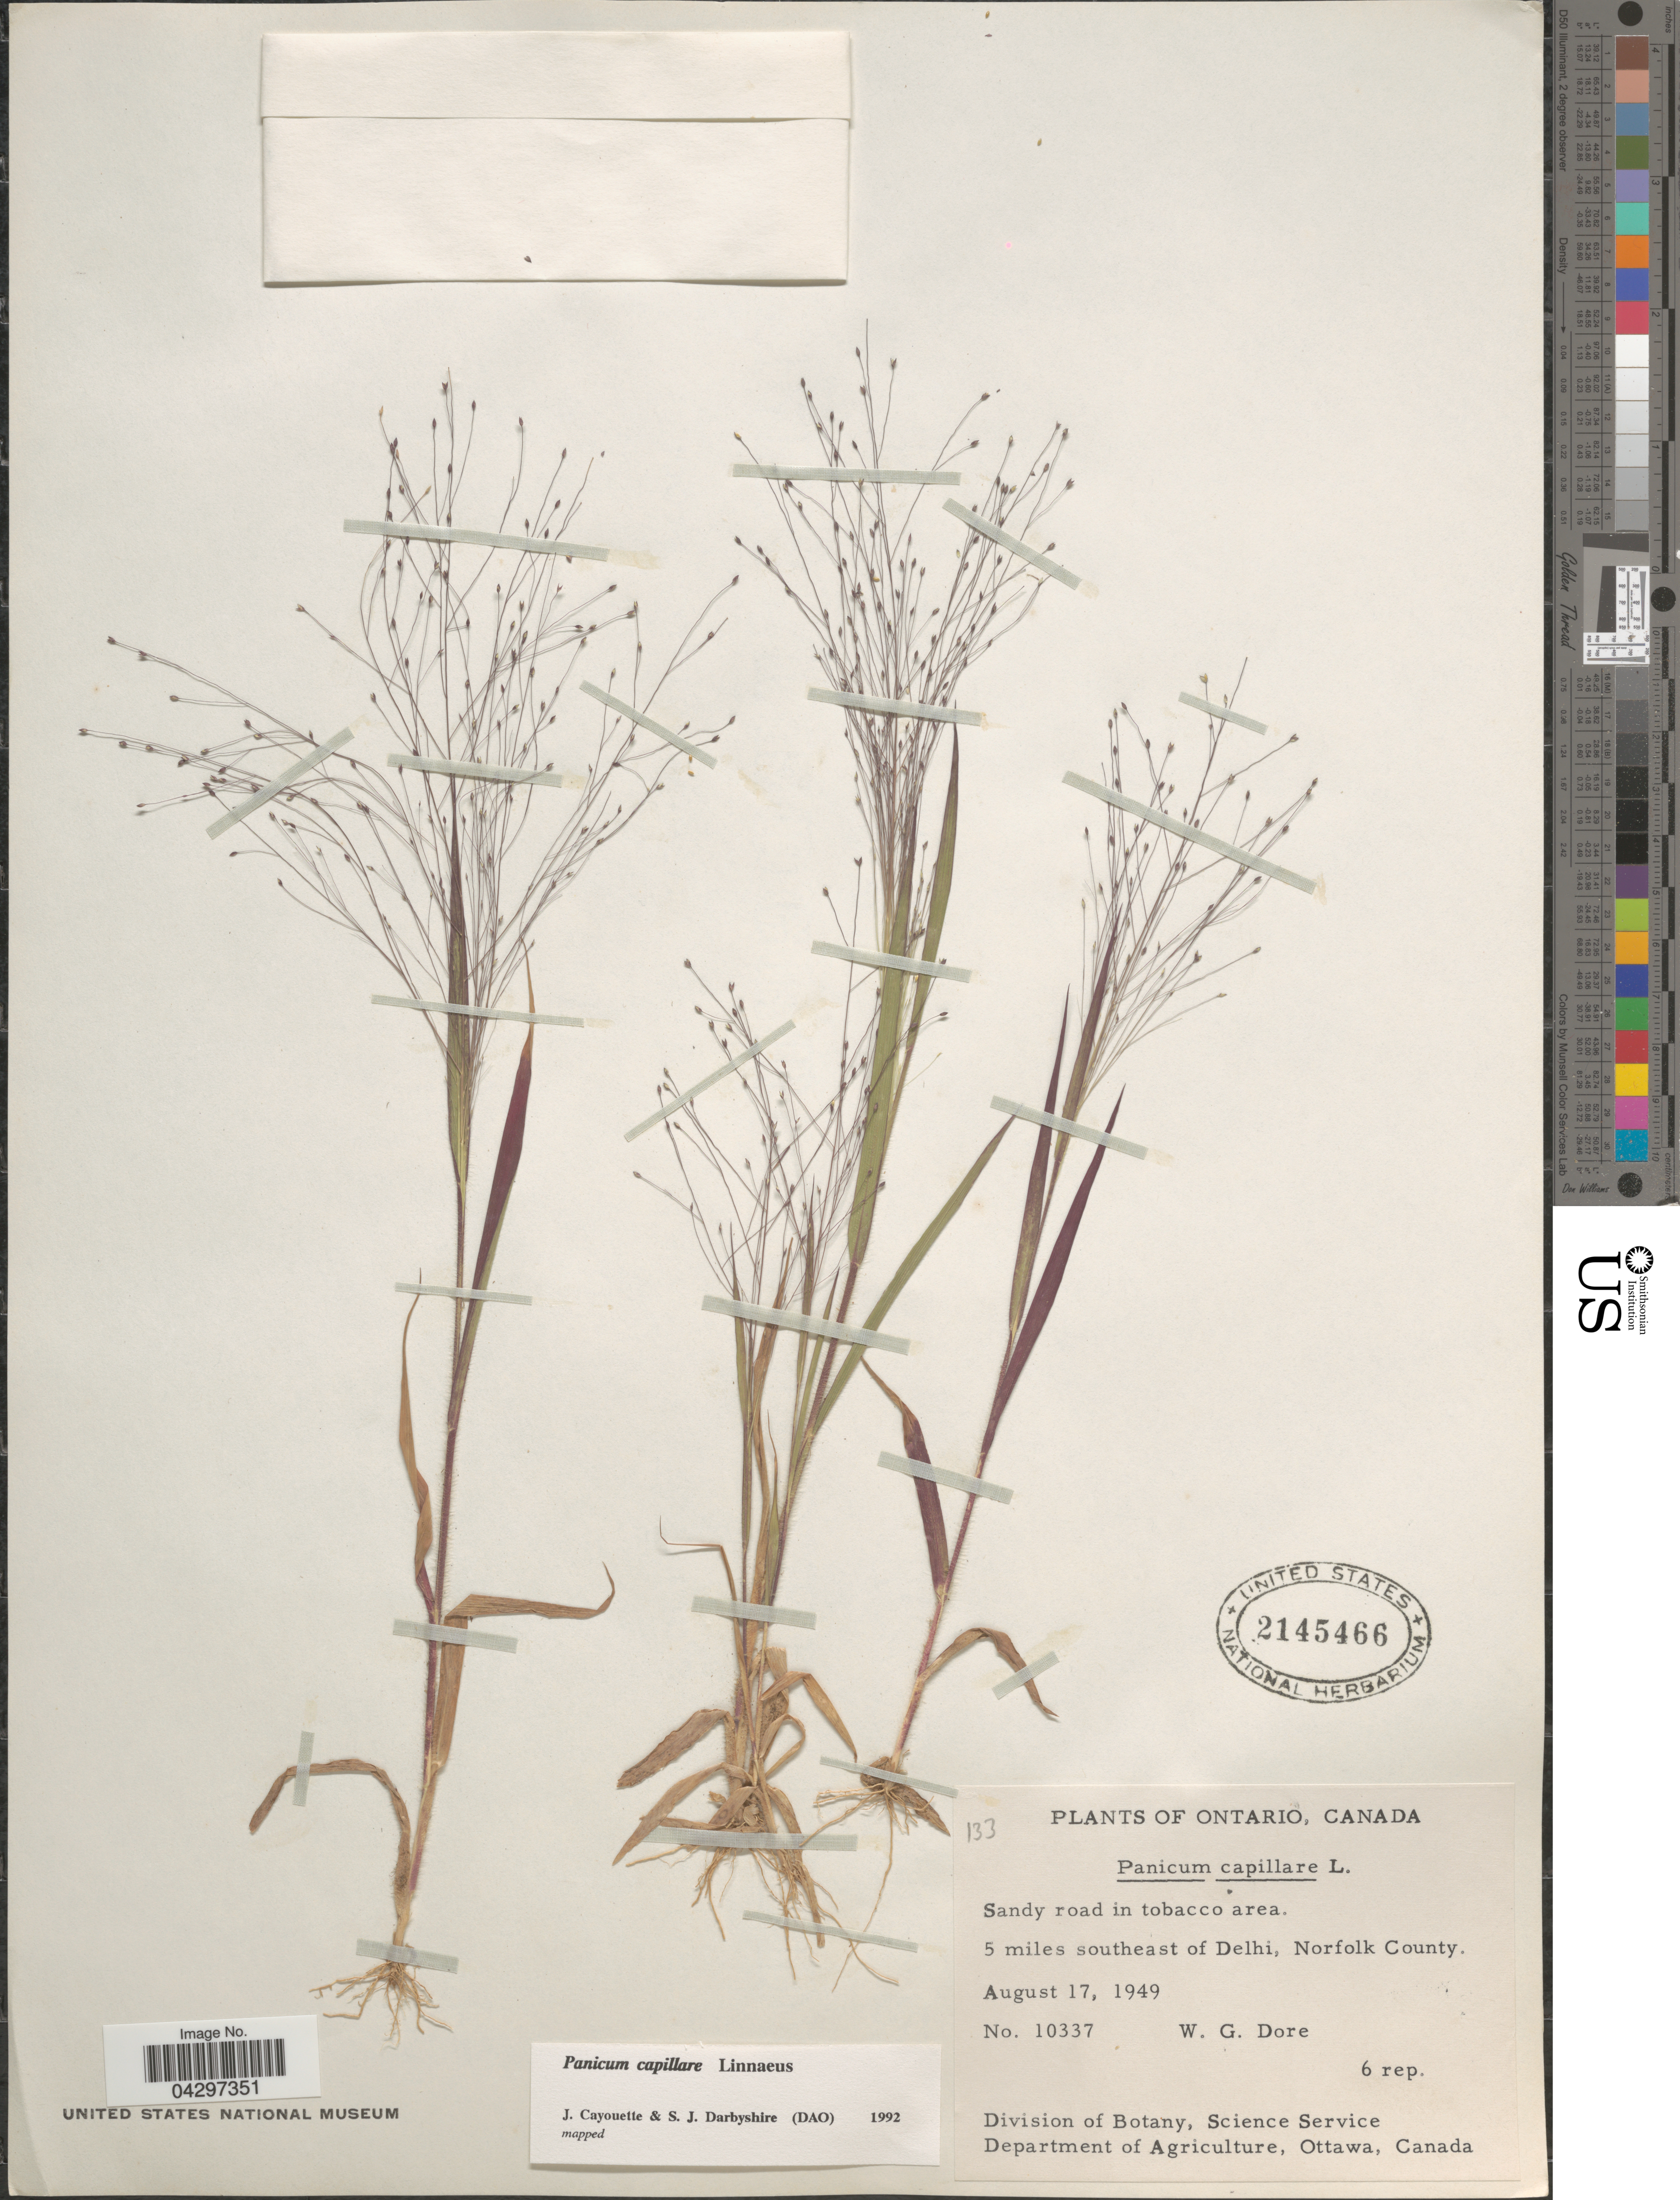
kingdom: Plantae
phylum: Tracheophyta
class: Liliopsida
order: Poales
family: Poaceae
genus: Panicum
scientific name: Panicum capillare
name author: L.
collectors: W. Dore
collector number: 10337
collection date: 1949-08-17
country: Canada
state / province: Ontario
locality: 5 miles southeast of Delhi, Norfolk County.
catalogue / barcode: US 2145466